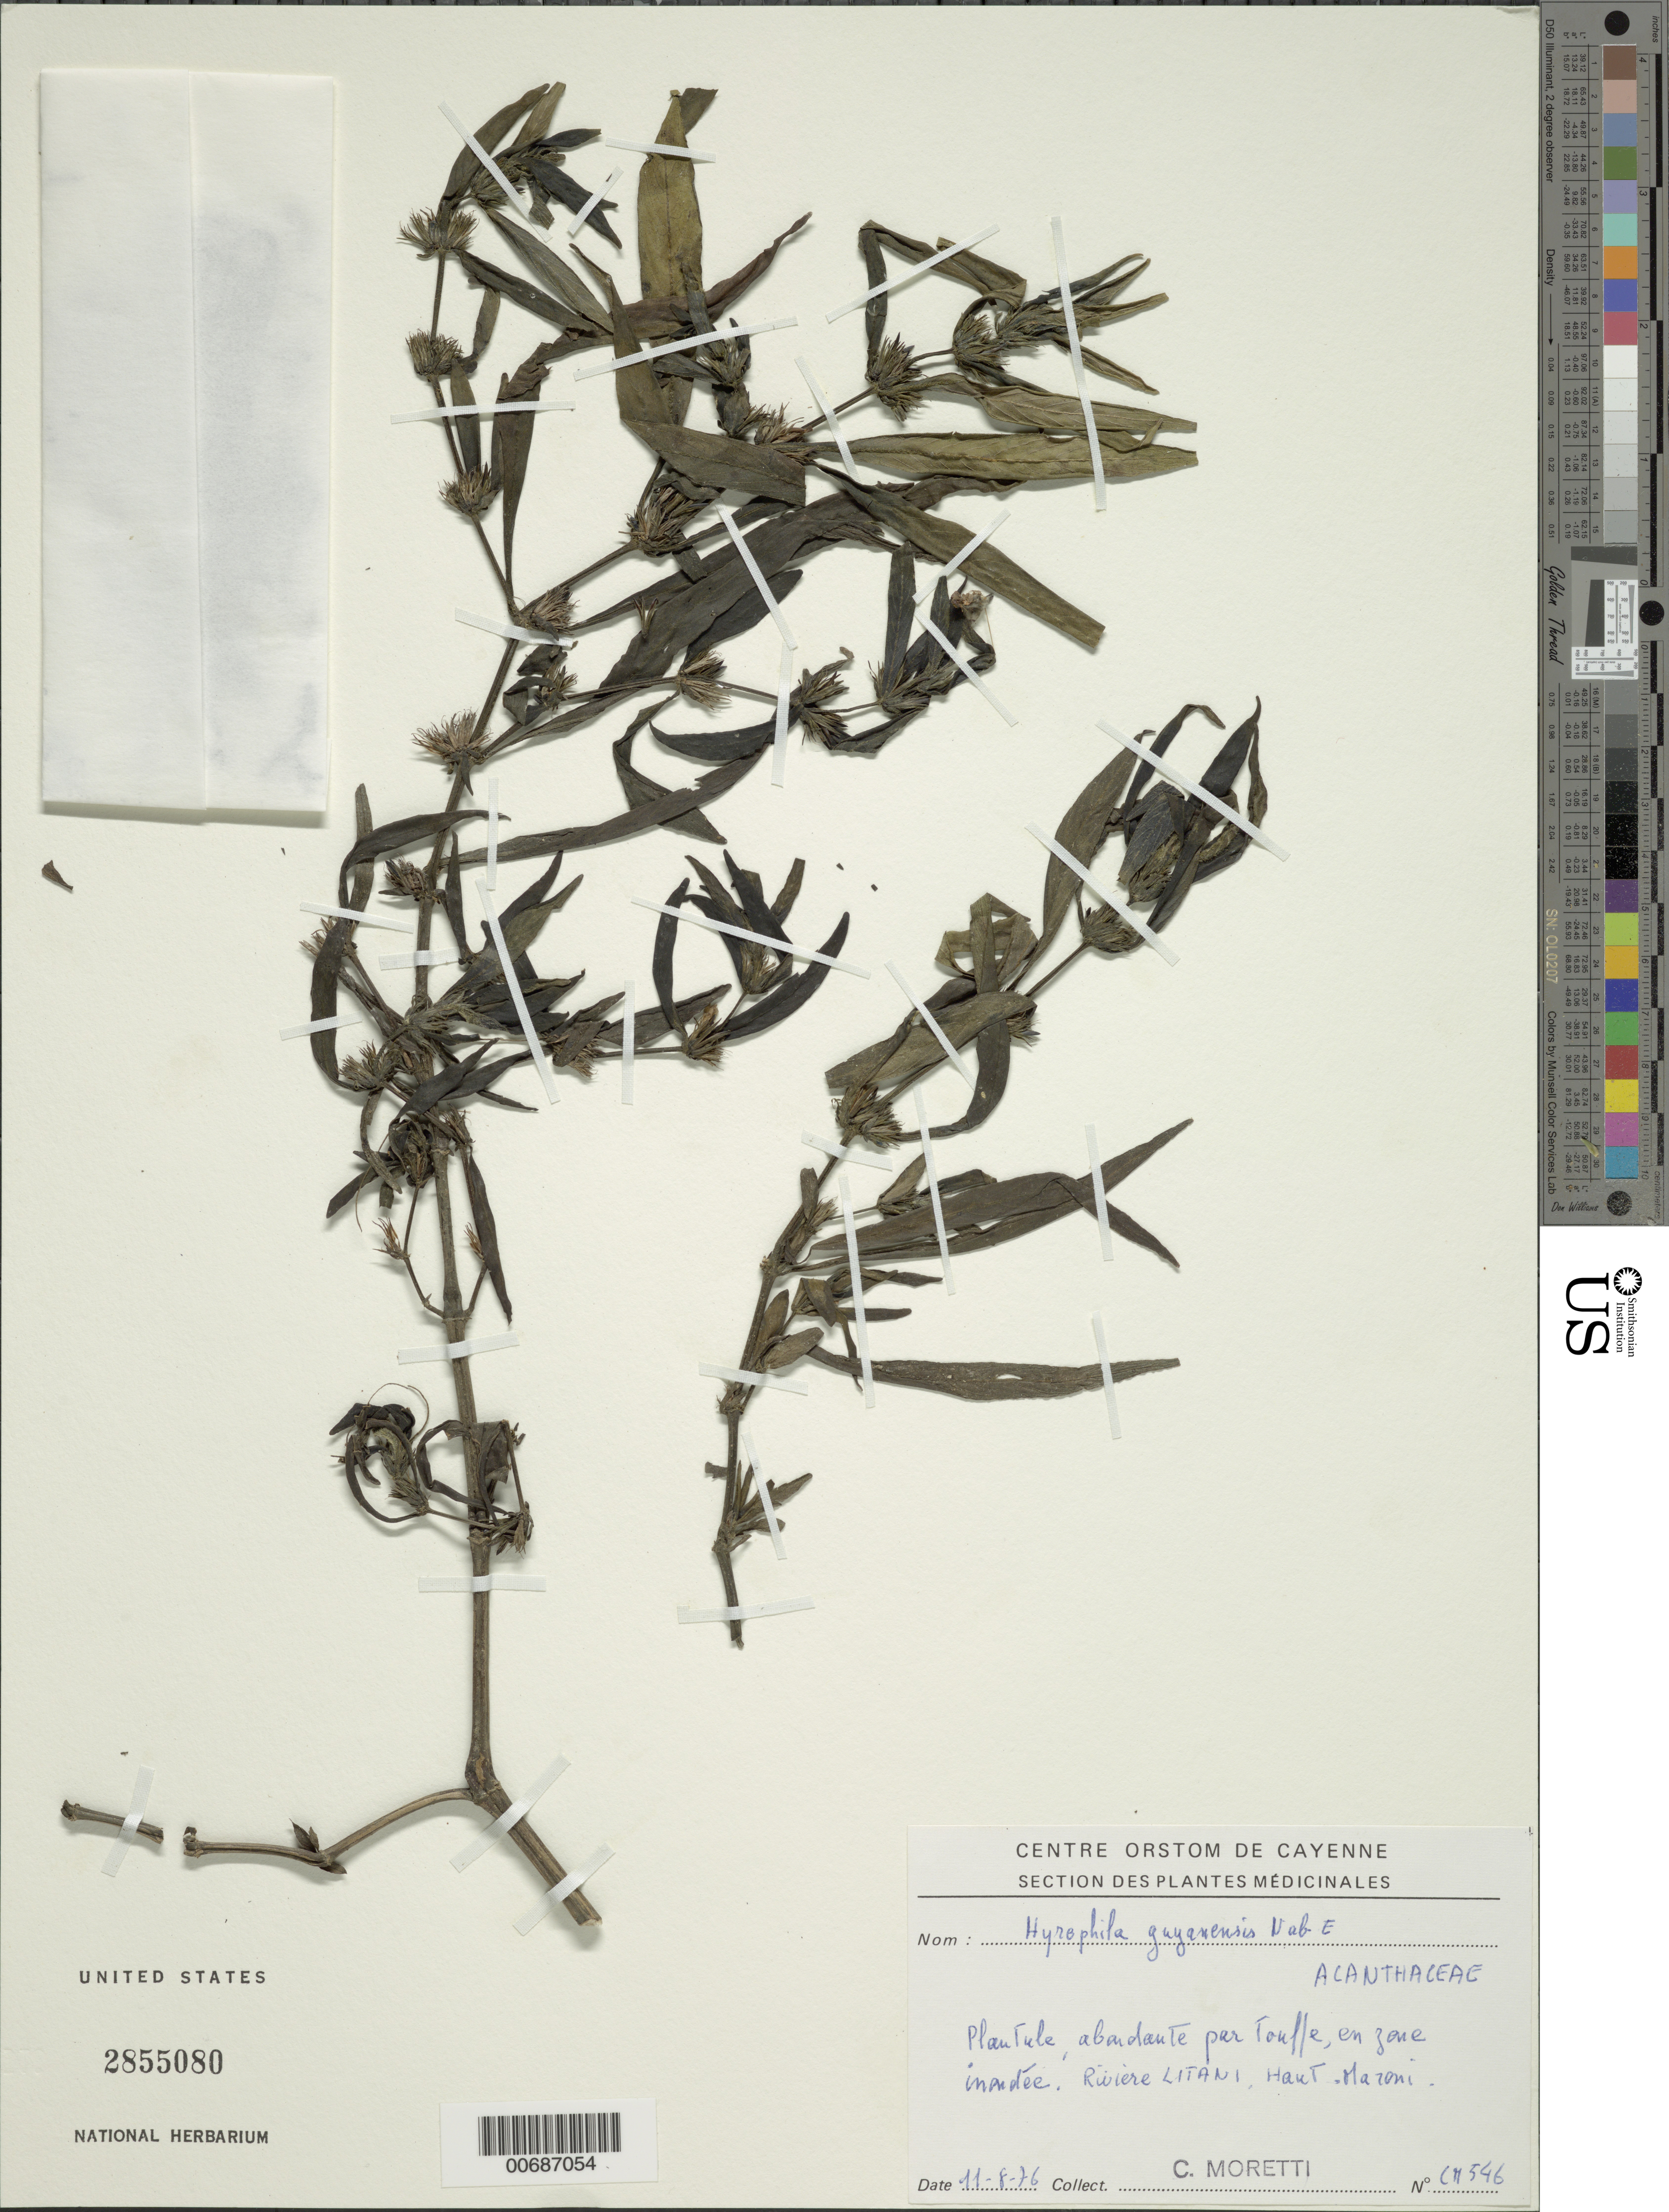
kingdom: Plantae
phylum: Tracheophyta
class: Magnoliopsida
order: Lamiales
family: Acanthaceae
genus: Hygrophila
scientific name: Hygrophila guianensis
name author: Nees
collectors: C. Moretti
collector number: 546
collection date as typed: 11-Aug-76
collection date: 1976-08-11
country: French Guiana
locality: Rivière Litani, Haut Maroni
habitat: Zone inondee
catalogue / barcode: US 2855080